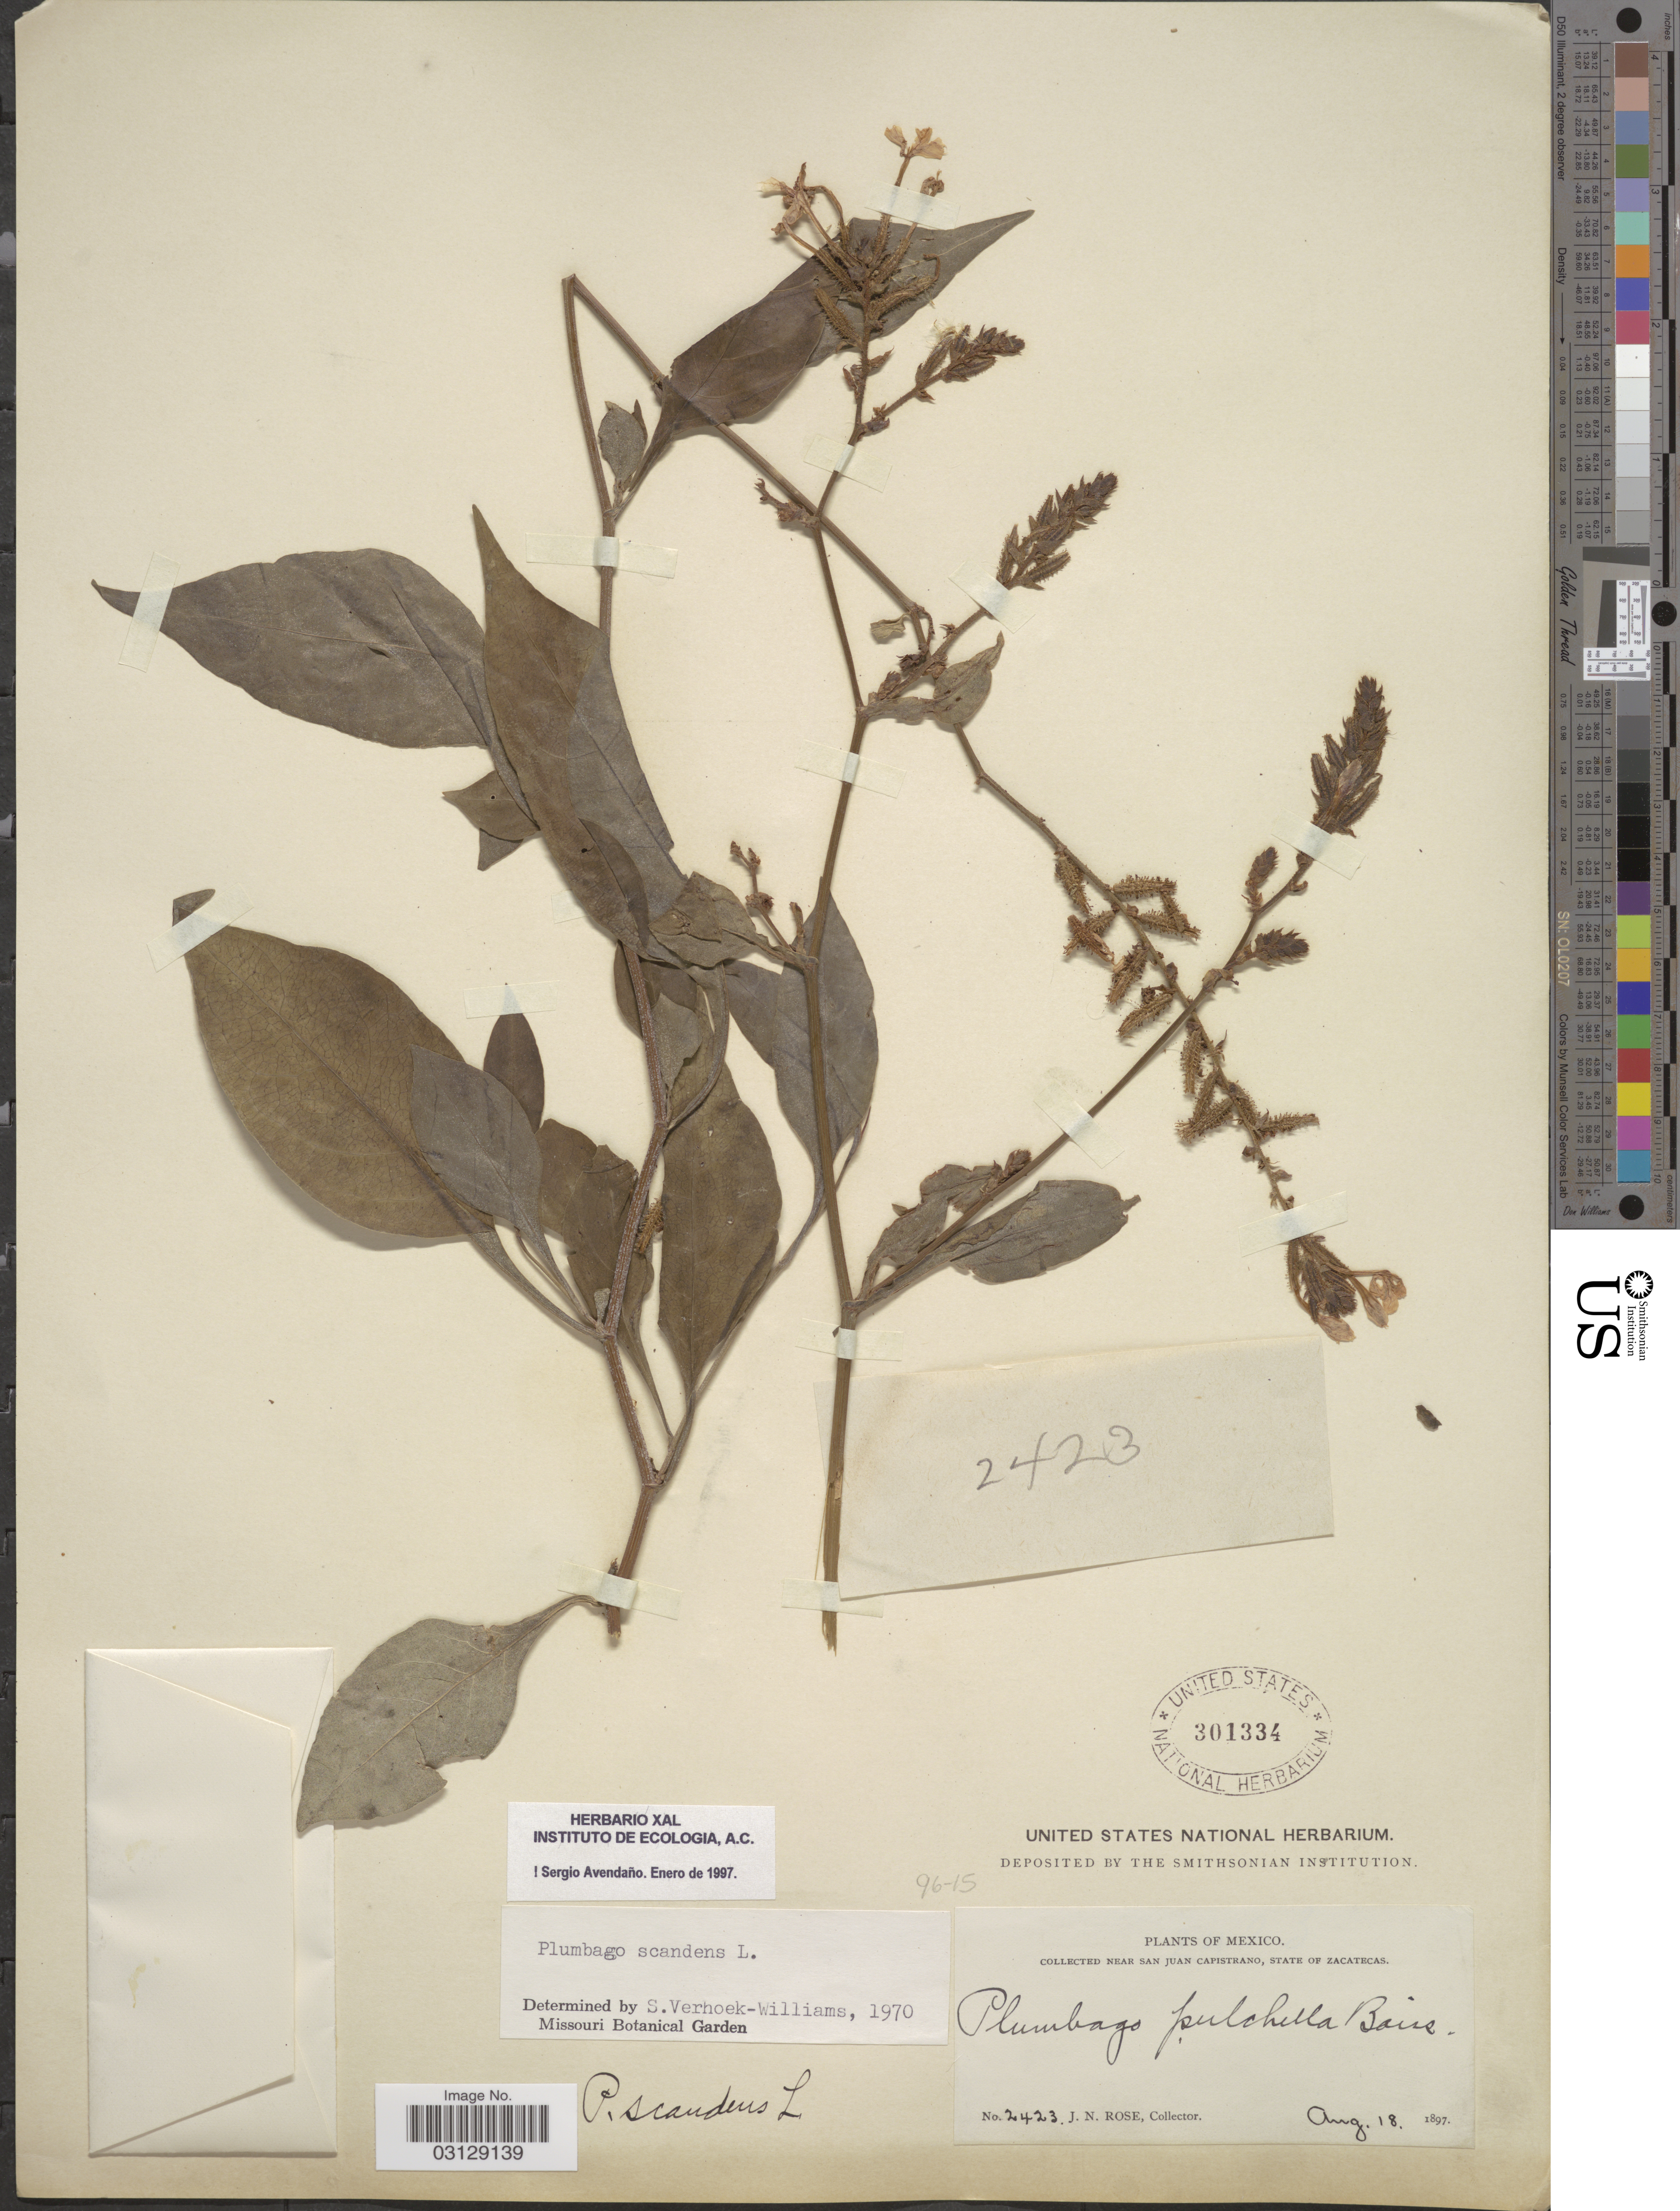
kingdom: Plantae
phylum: Tracheophyta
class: Magnoliopsida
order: Caryophyllales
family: Plumbaginaceae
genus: Plumbago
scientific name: Plumbago scandens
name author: L.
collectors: J. N. Rose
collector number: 2423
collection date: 1897-08-18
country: Mexico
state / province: Zacatecas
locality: Near San Juan Capistrano.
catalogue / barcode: US 301334